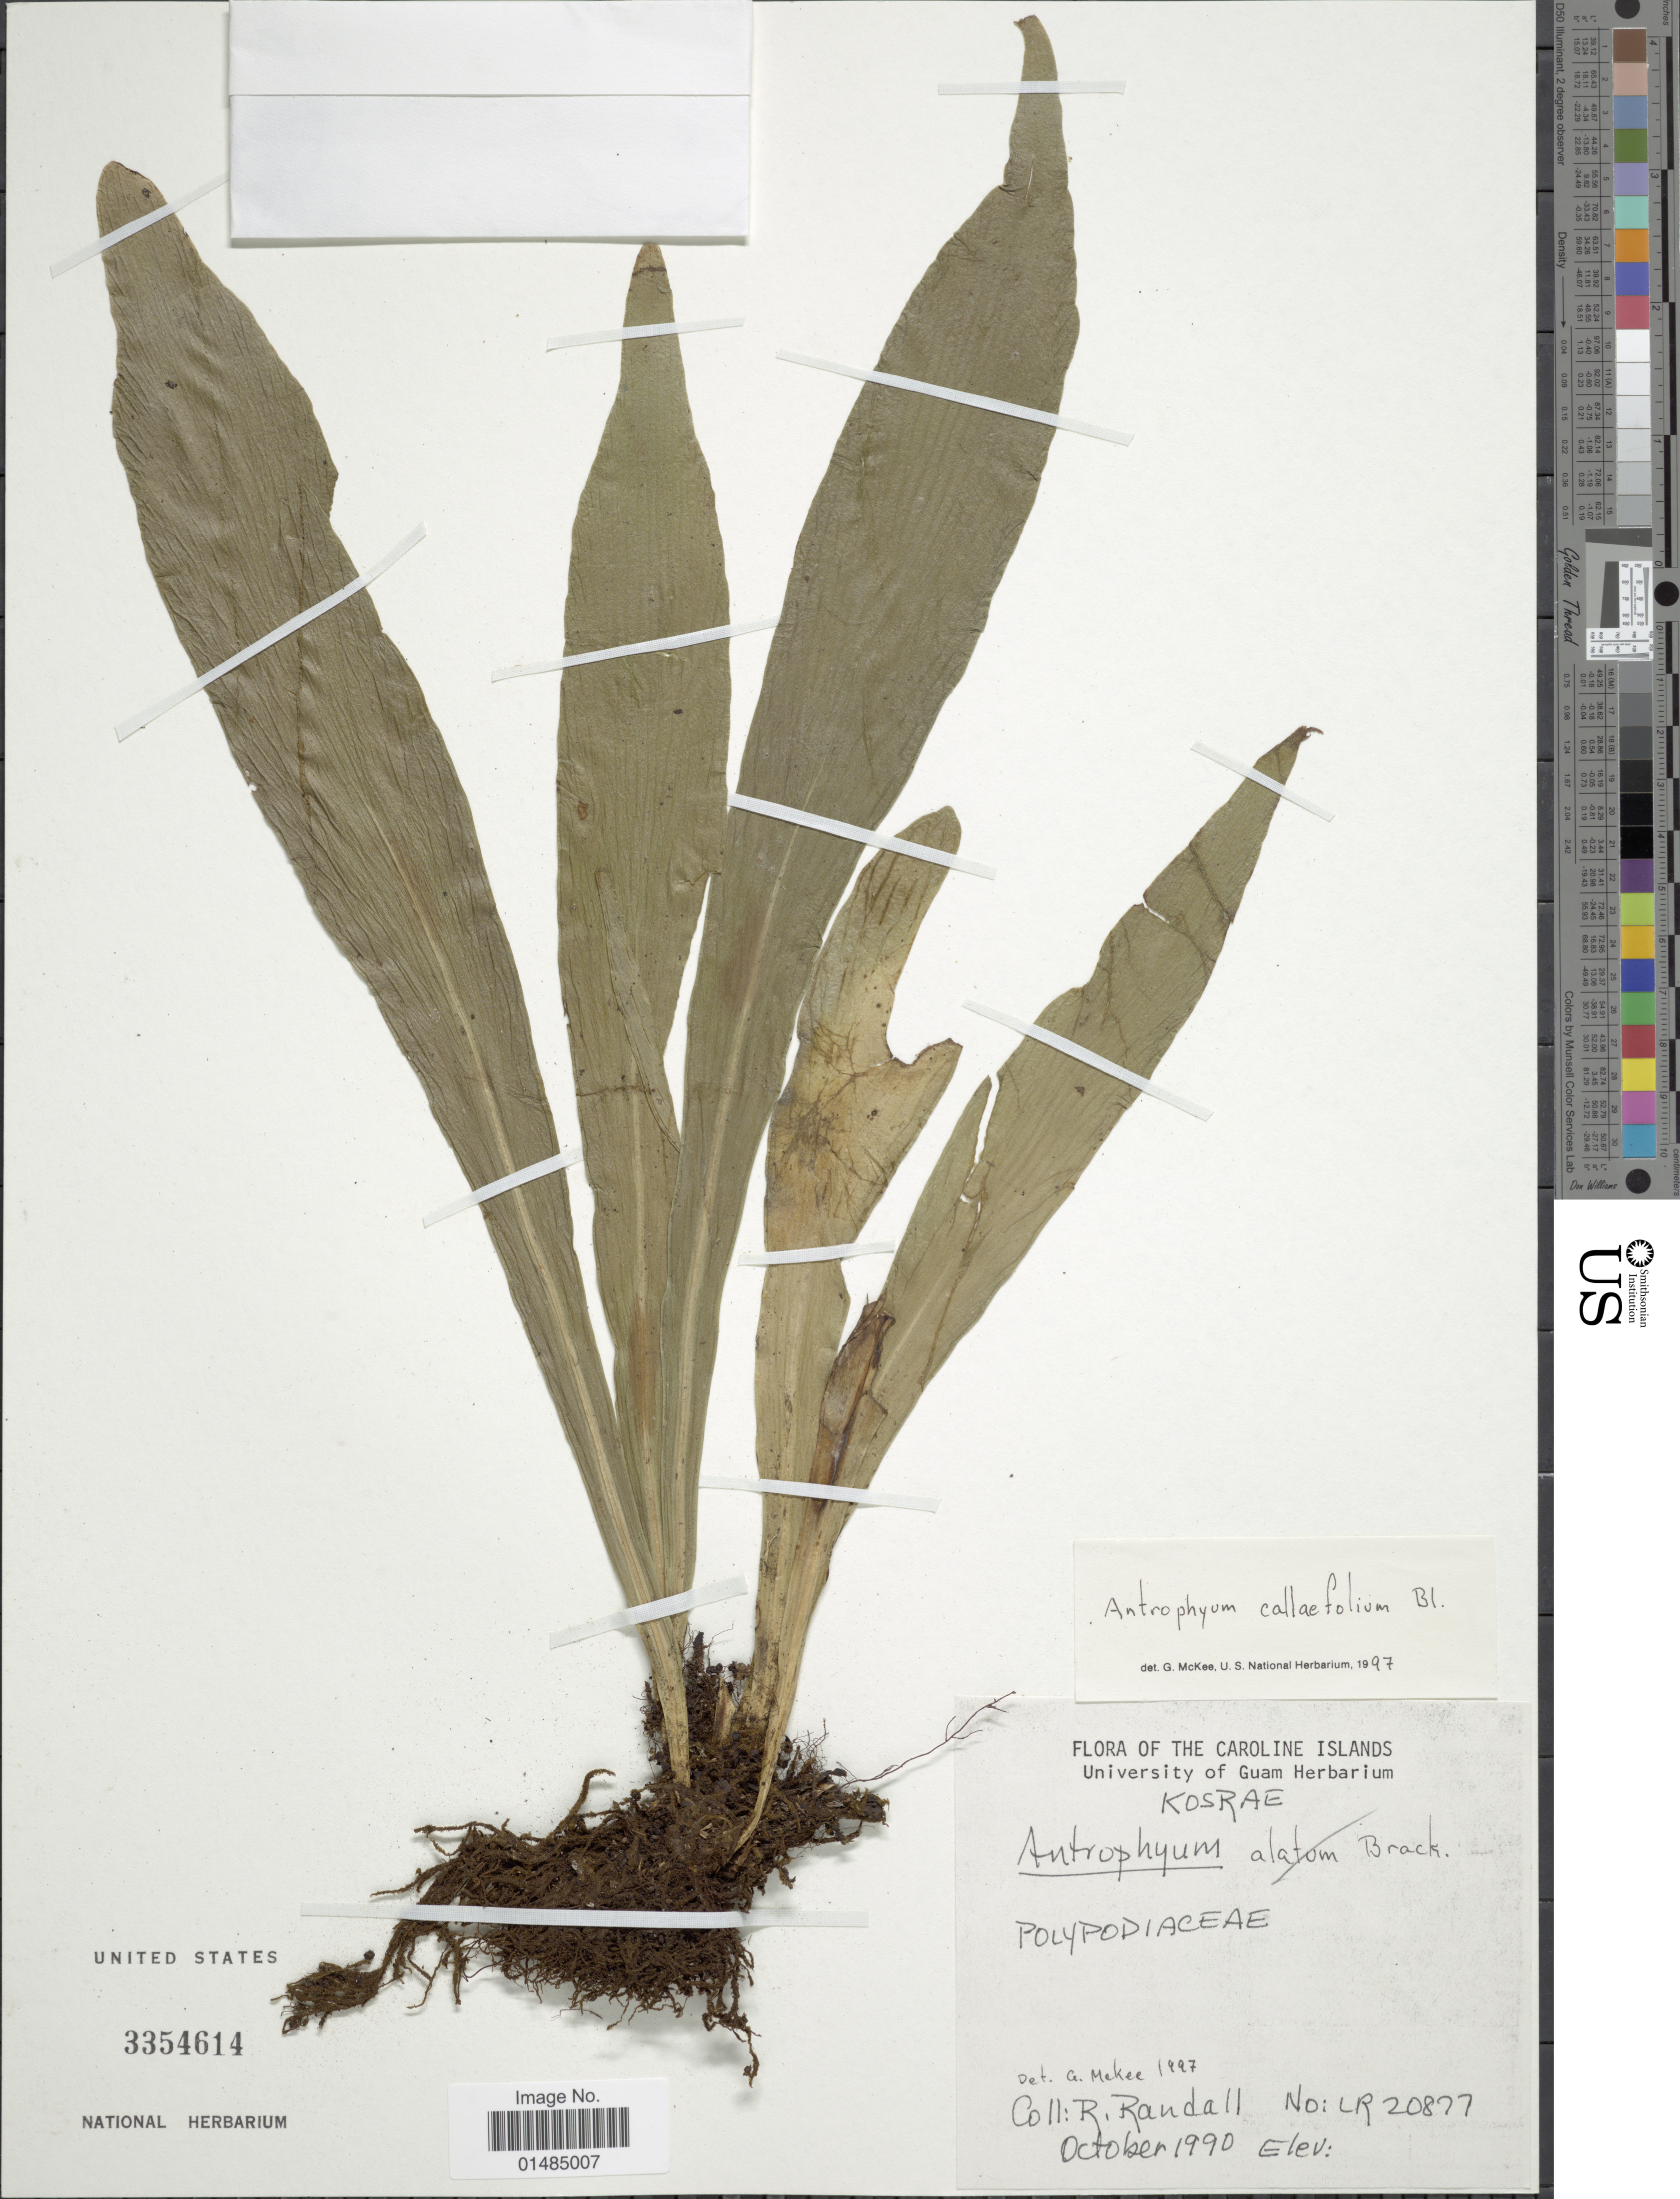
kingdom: Plantae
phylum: Tracheophyta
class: Polypodiopsida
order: Polypodiales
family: Pteridaceae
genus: Antrophyum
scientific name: Antrophyum callifolium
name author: Blume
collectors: R. Randall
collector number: LR20877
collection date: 1990-10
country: Micronesia, Federated States of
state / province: Kosrae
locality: The Caroline Islands, Kosrae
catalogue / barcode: US 3354614